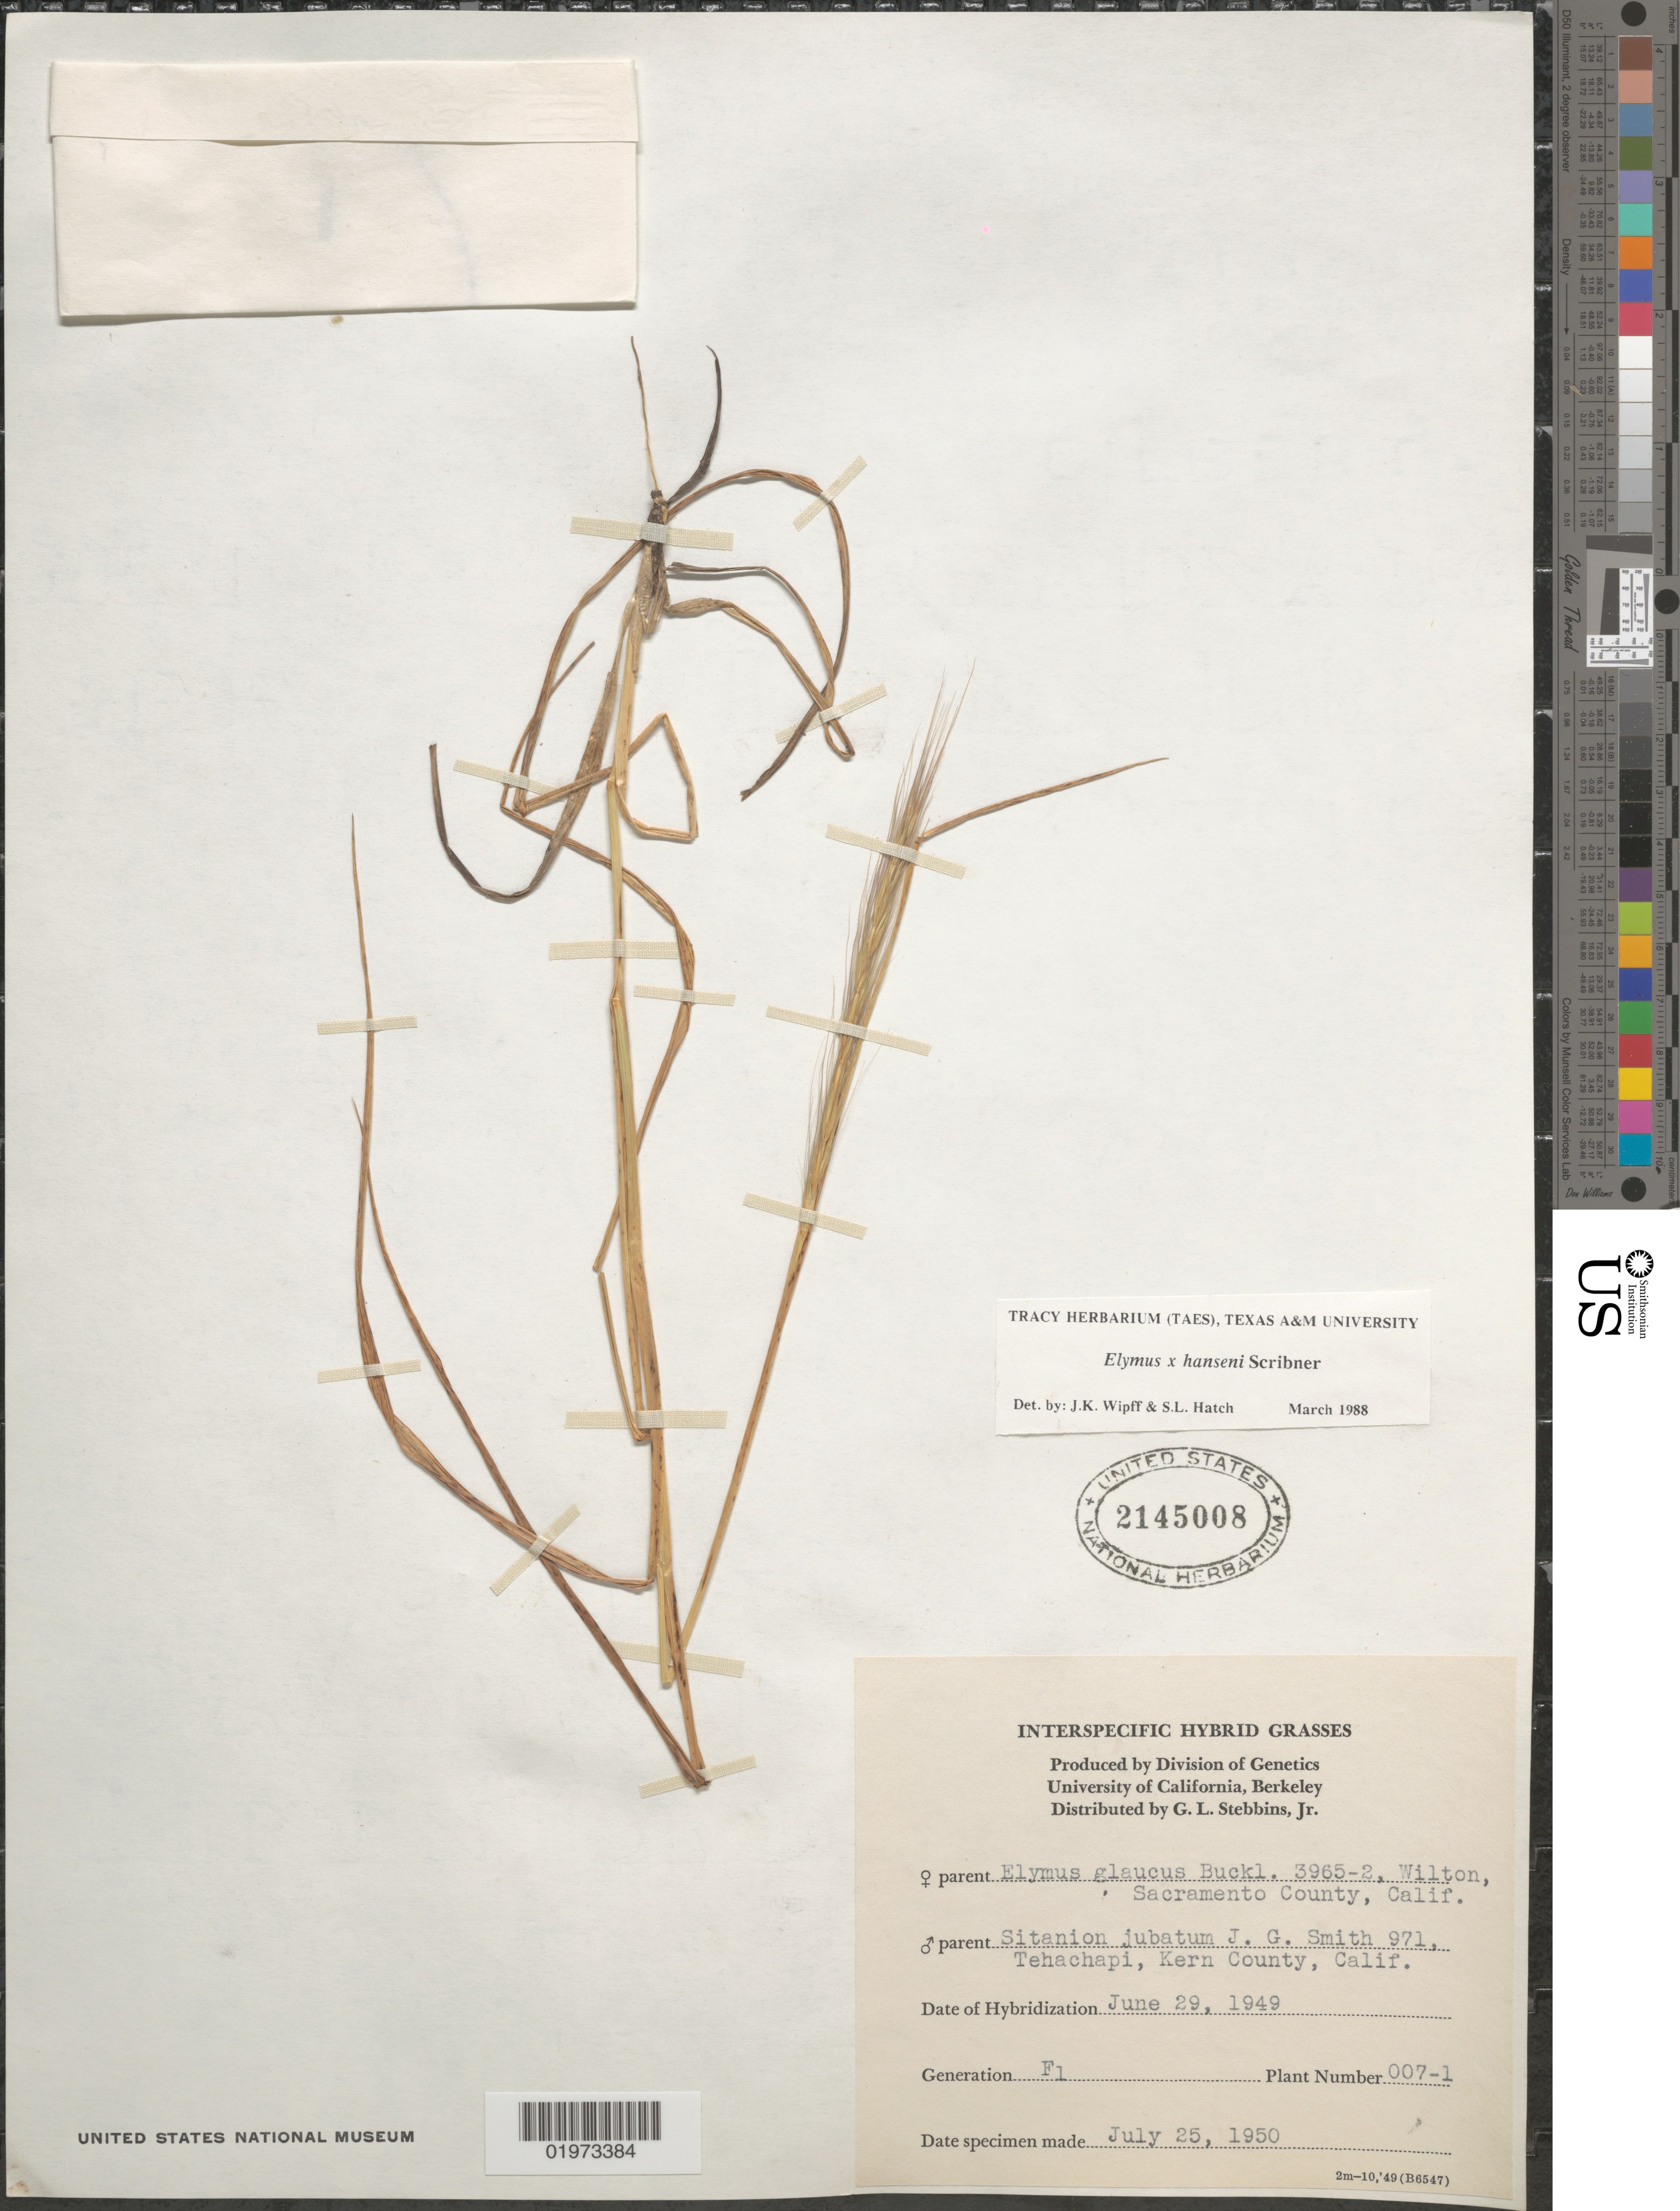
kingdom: Plantae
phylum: Tracheophyta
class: Liliopsida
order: Poales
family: Poaceae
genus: Elymus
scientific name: Elymus x hansenii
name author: Scribn.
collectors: G. L. Stebbins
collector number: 007-1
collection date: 1950-07-25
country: United States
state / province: California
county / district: Alameda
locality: University of California, Berkeley.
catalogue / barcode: US 2145008